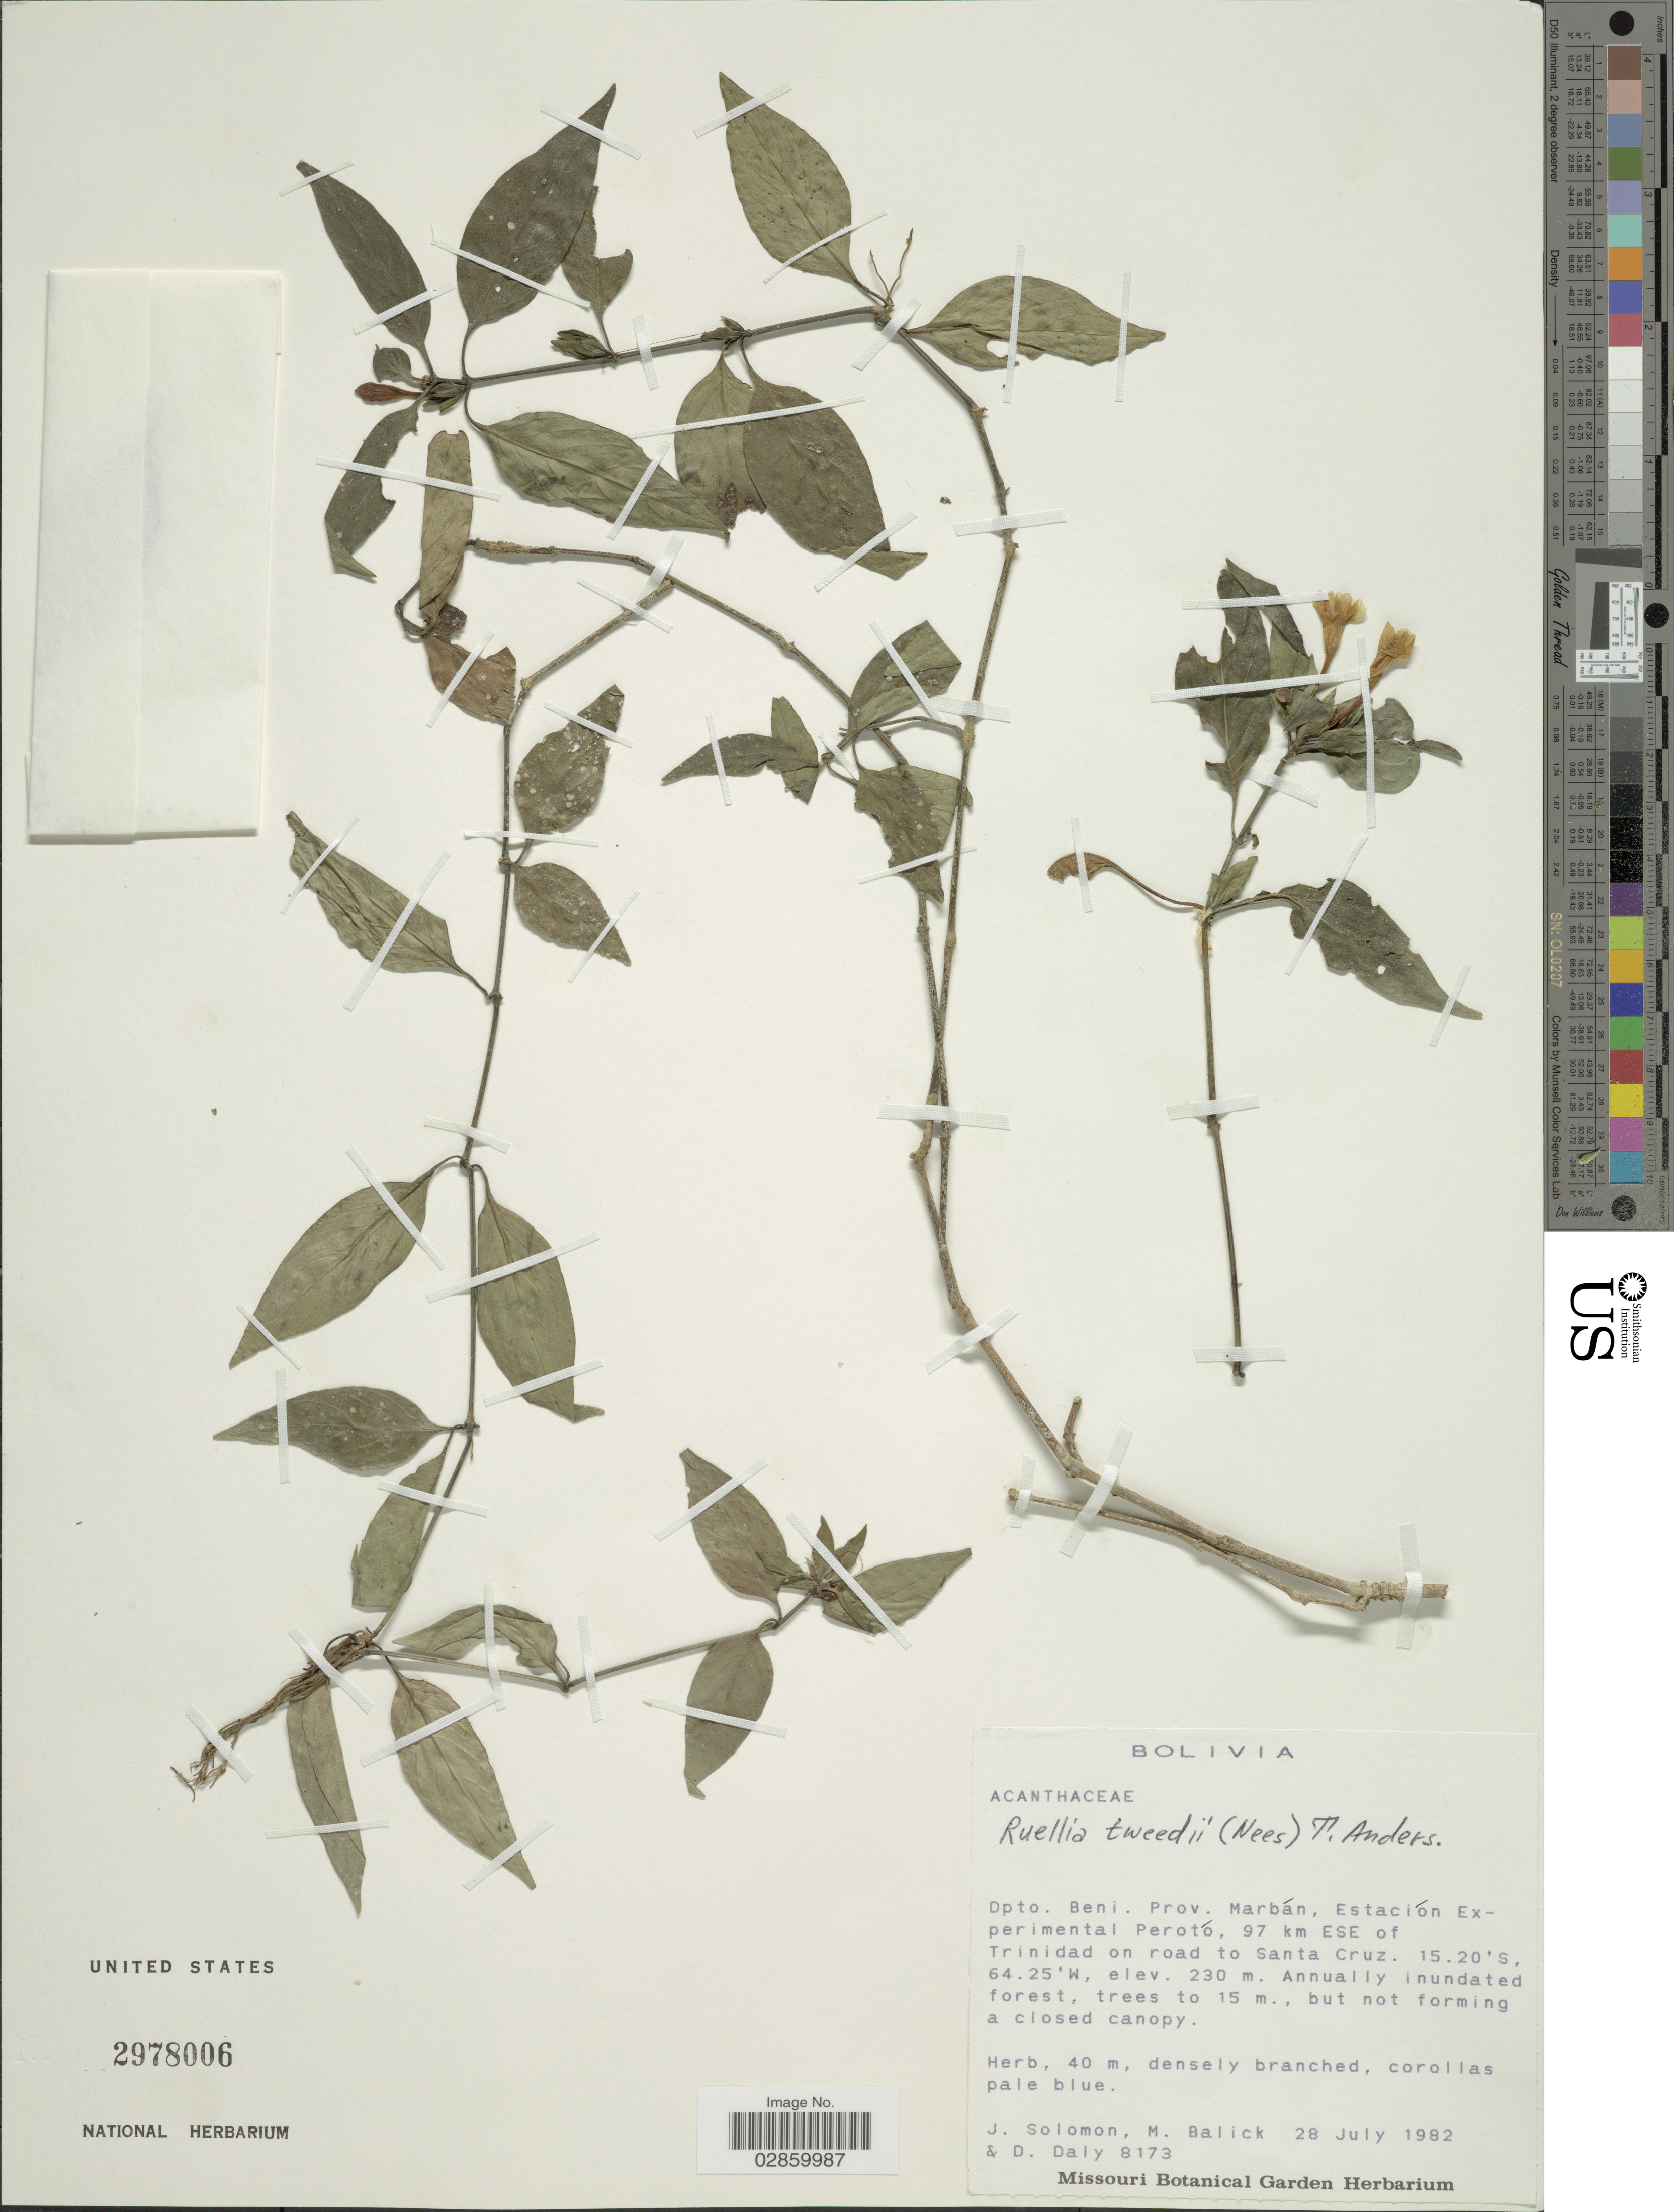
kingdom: Plantae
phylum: Tracheophyta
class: Magnoliopsida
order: Lamiales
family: Acanthaceae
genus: Ruellia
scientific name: Ruellia erythropus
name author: (Nees) Lindau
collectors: J. Solomon, M. Balick & D. C. Daly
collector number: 8173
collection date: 1982-07-28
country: Bolivia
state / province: Beni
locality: Dpto. Beni, Prov. Marbán, Estación Experimental Perotó, 97 km ESE of Trinidad on road to Santa Cruz.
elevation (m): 230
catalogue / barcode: US 2978006